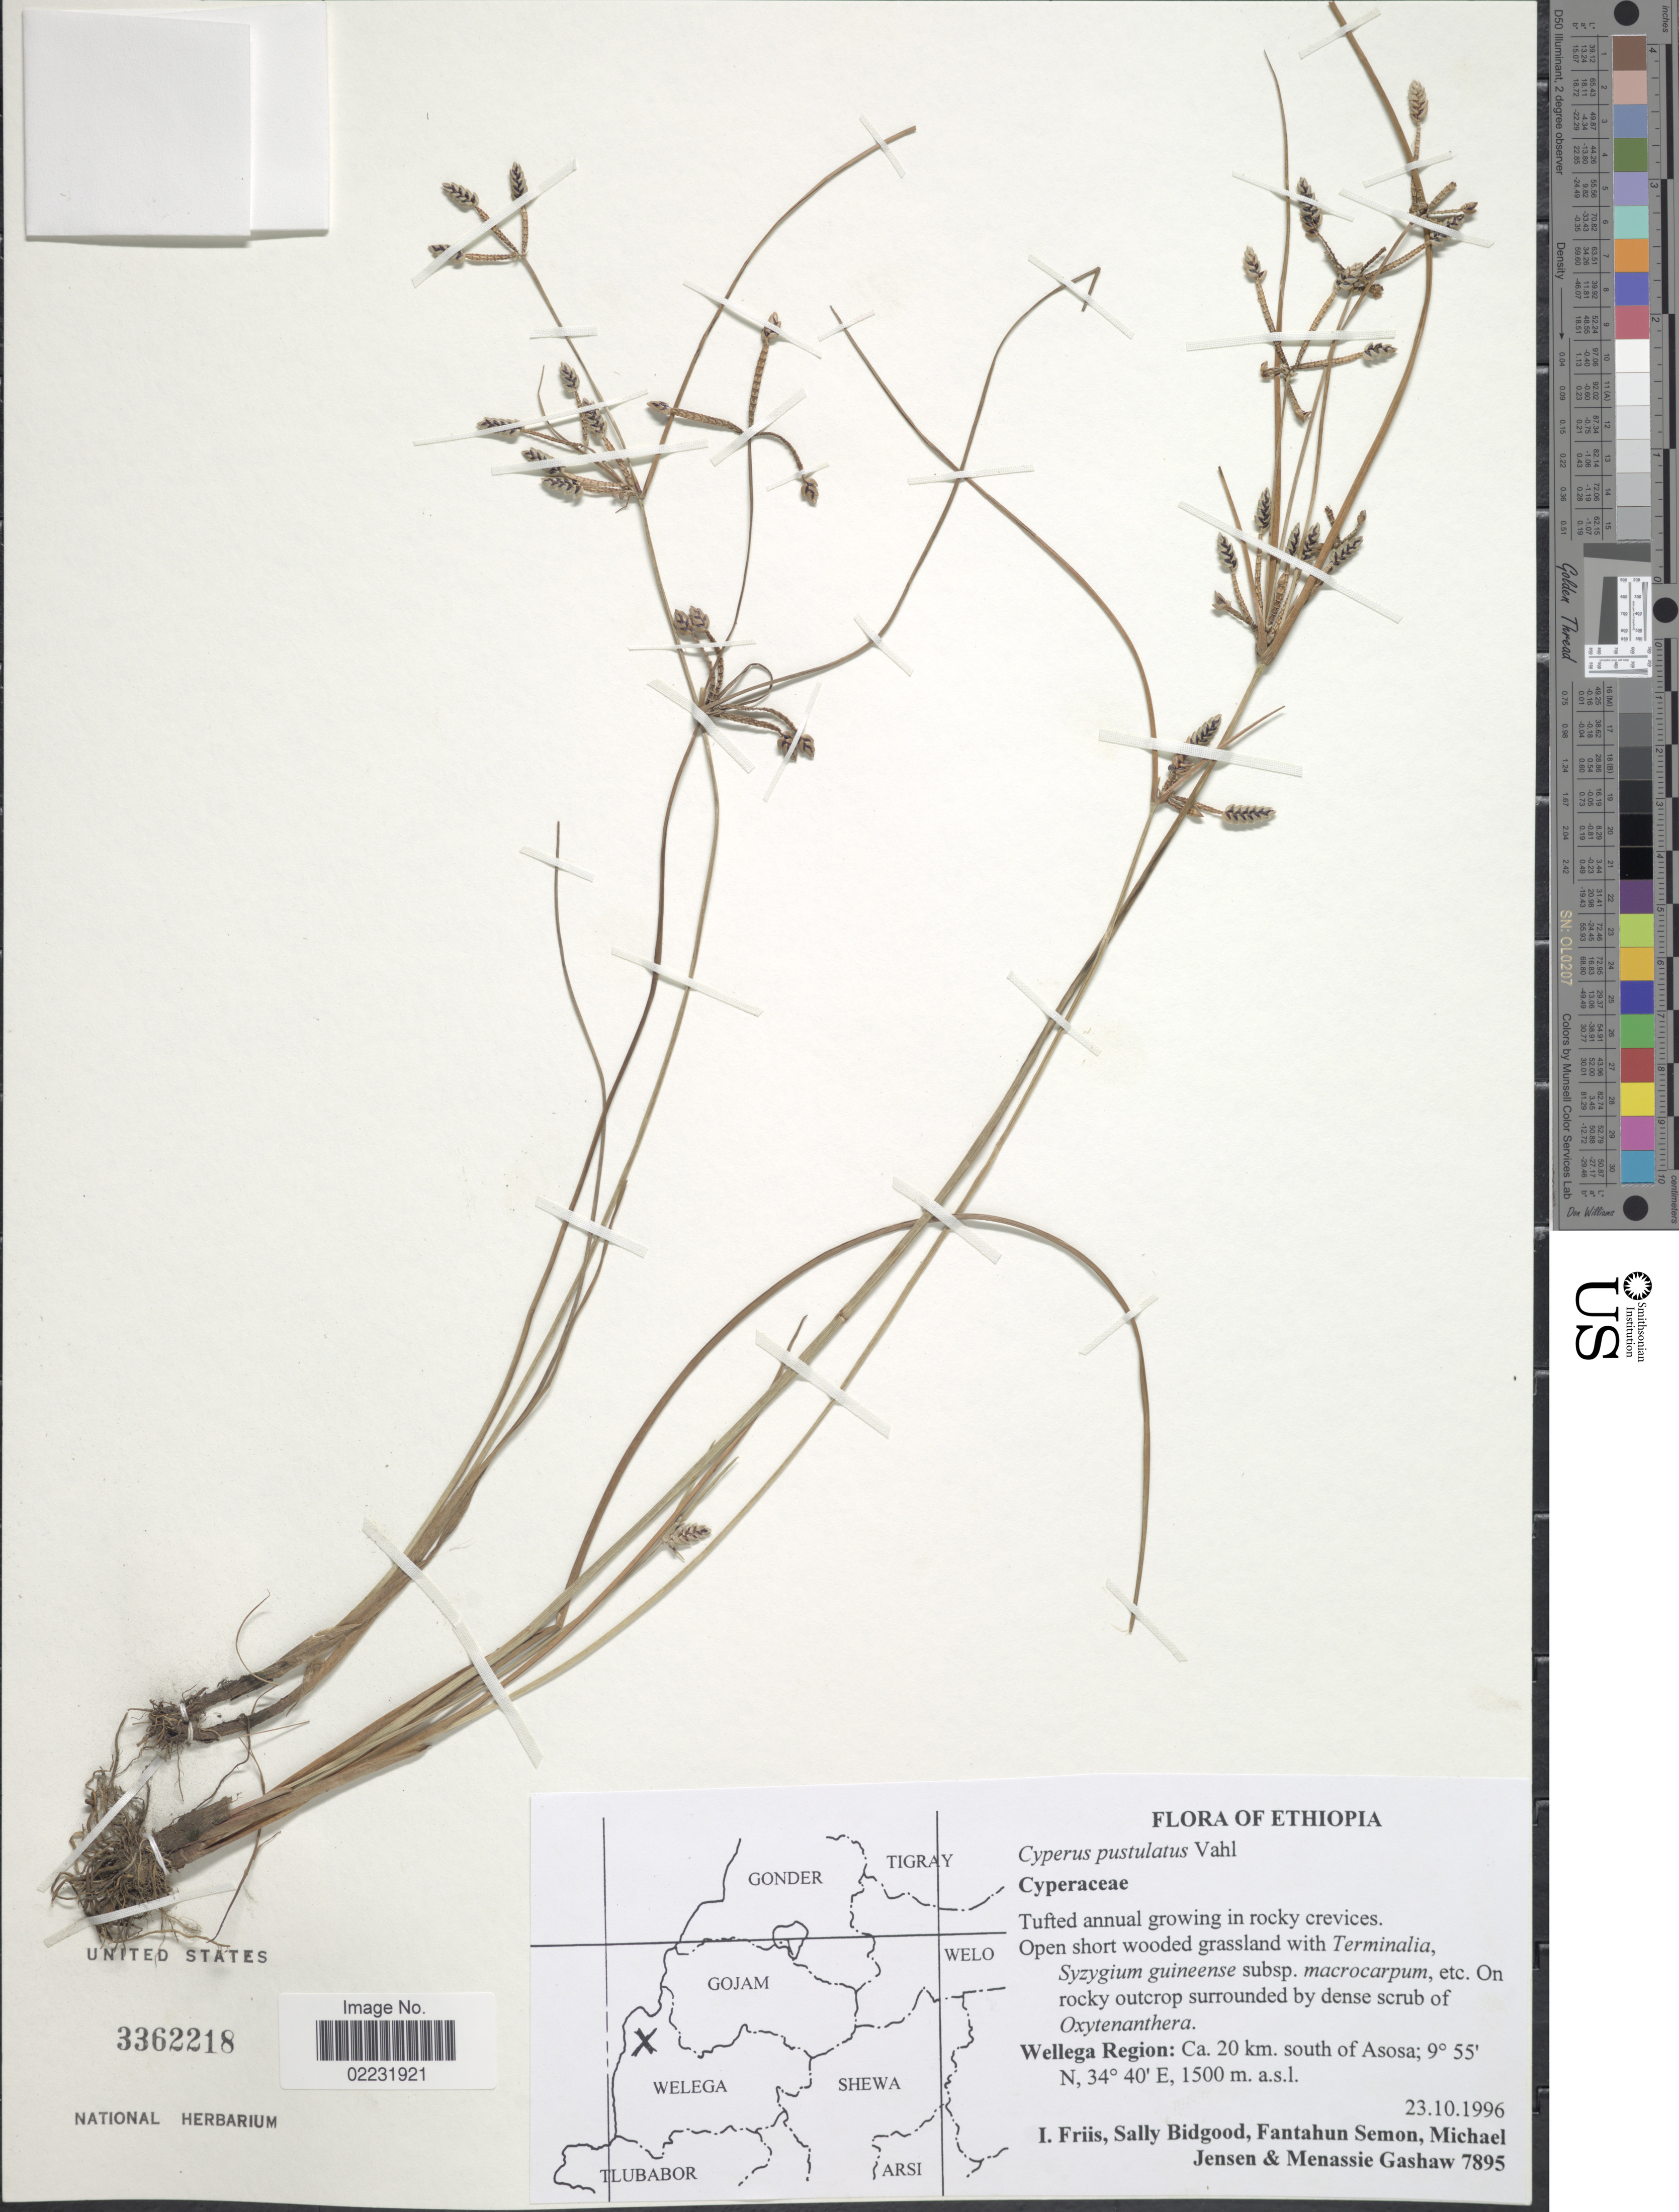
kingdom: Plantae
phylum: Tracheophyta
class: Liliopsida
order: Poales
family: Cyperaceae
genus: Cyperus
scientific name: Cyperus pustulatus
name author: Vahl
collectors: I. Friis, S. Bidgood, F. Semon, M. Jensen & M. Gashaw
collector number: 7895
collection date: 1996-10-23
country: Ethiopia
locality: Wellega Region: 20 km. south of Asosa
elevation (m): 1500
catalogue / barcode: US 3362218